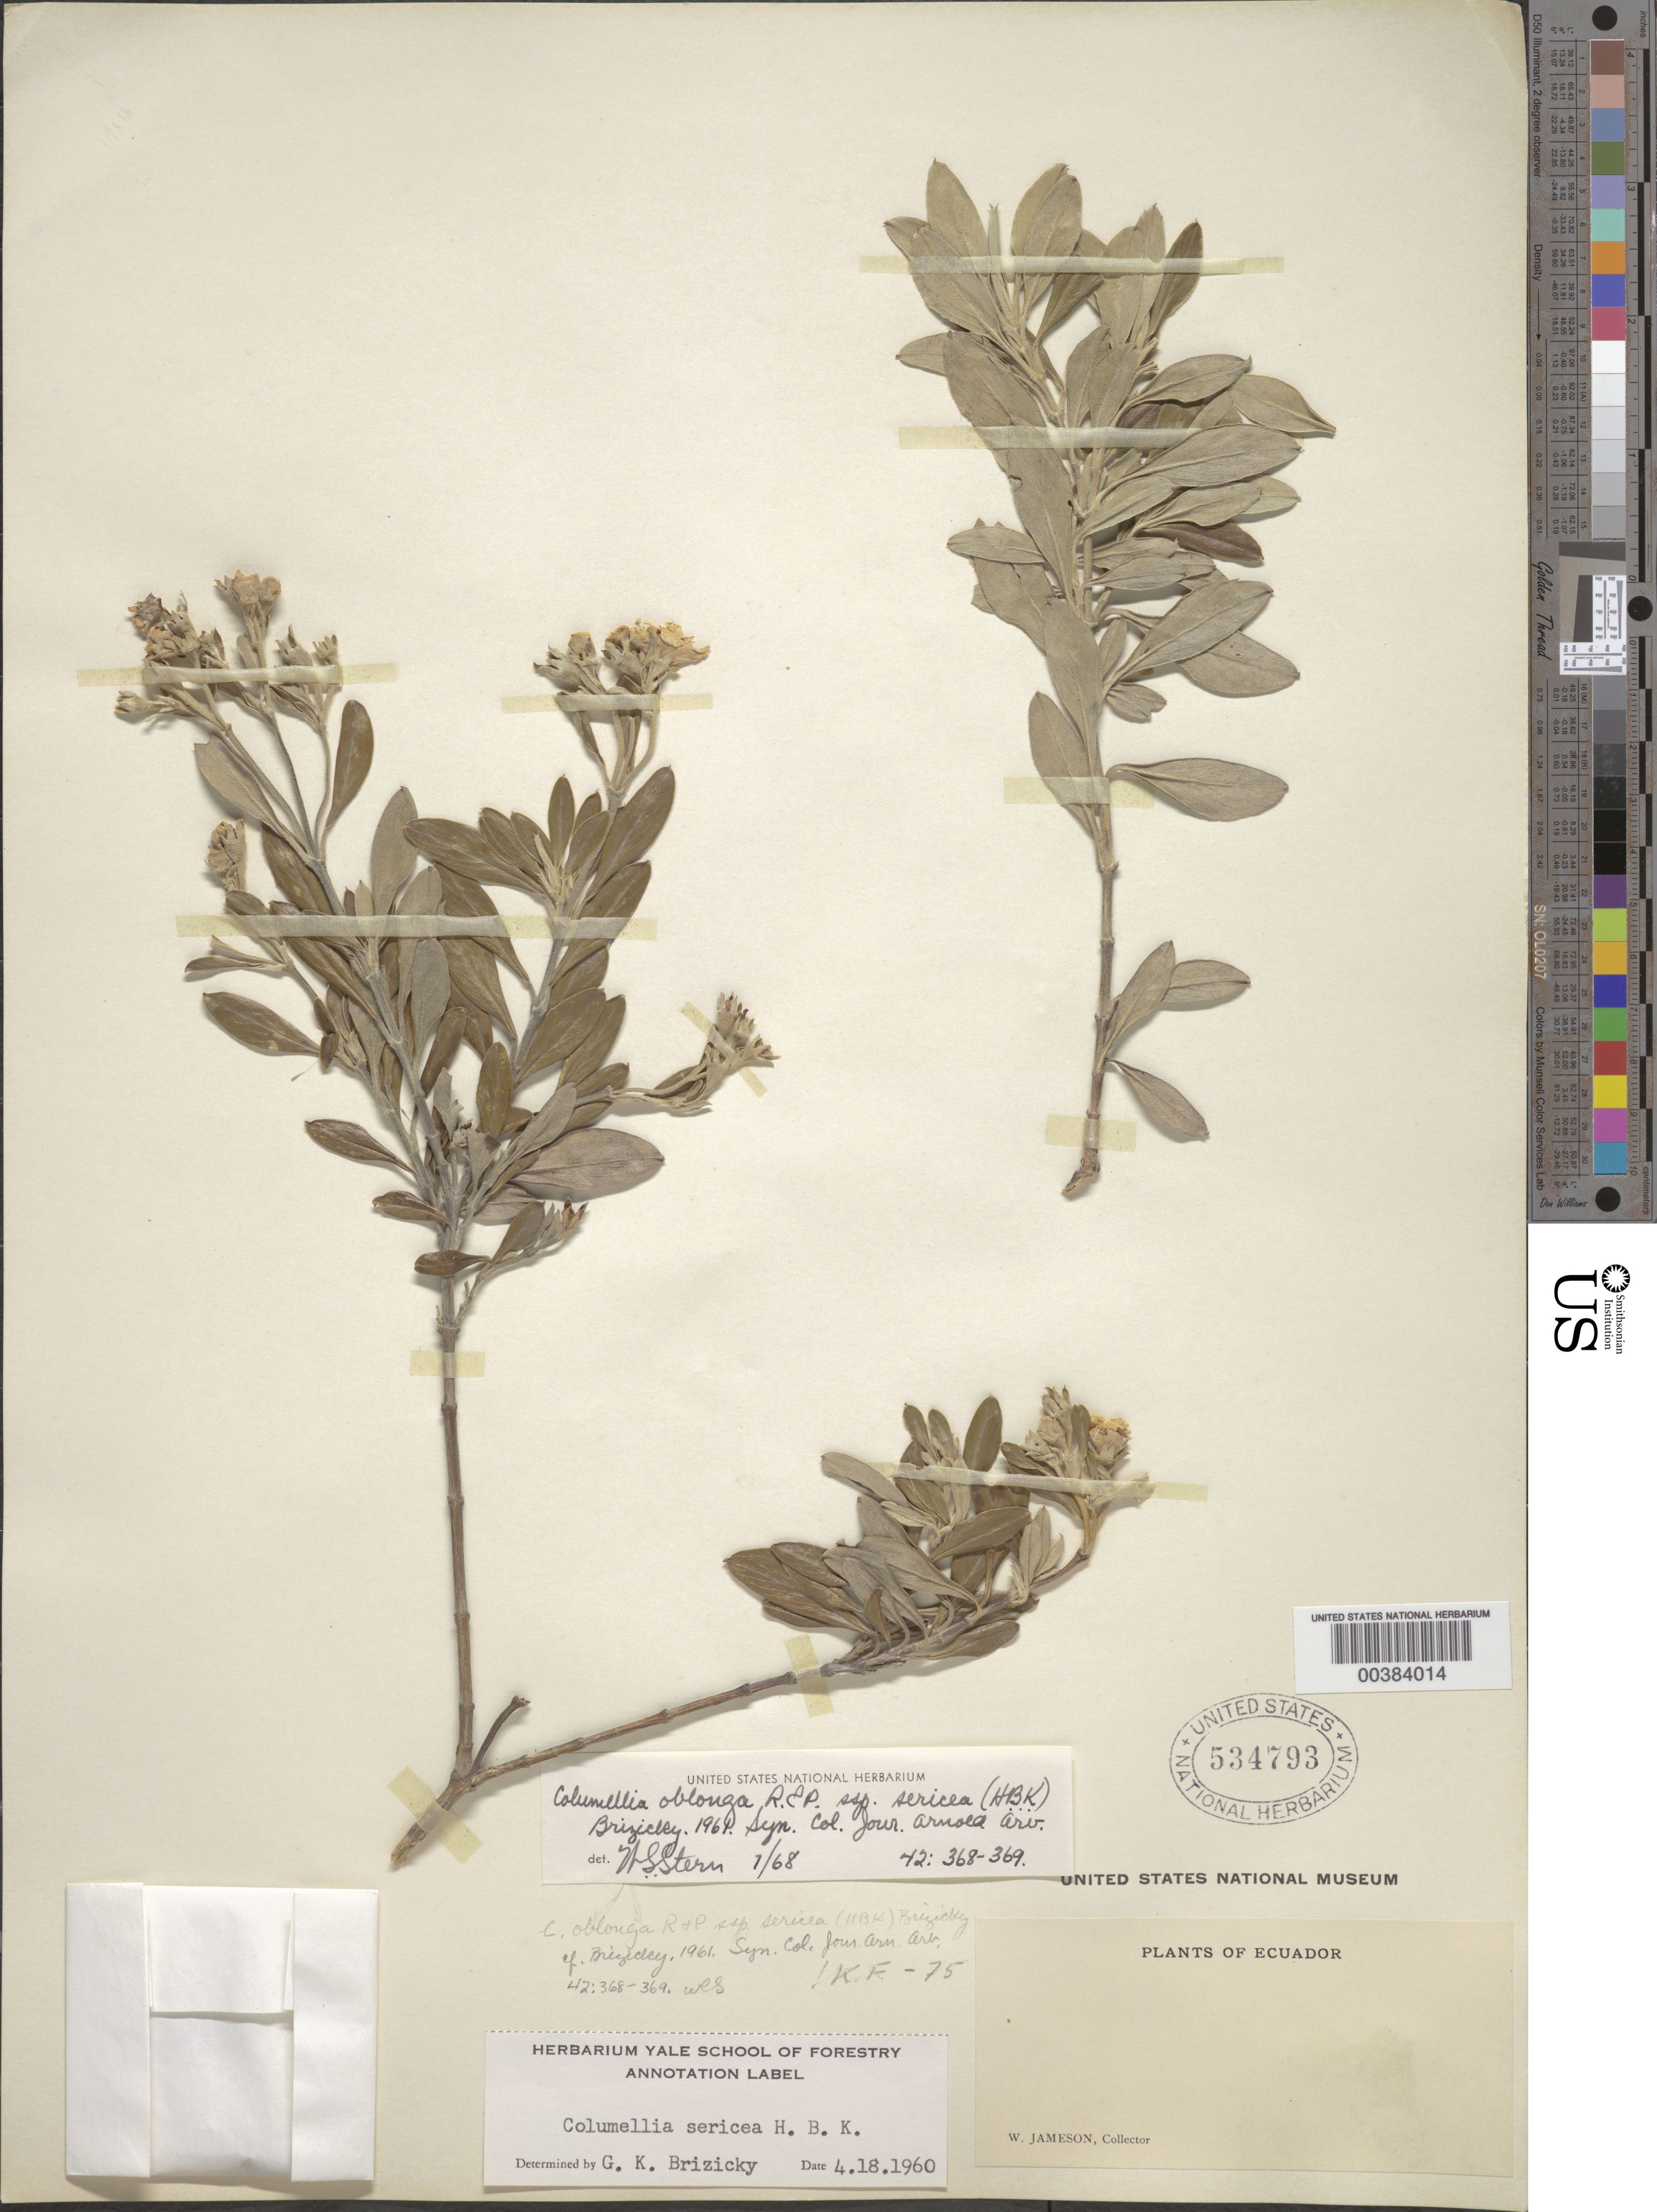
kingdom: Plantae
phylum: Tracheophyta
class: Magnoliopsida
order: Bruniales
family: Columelliaceae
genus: Columellia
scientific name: Columellia oblonga subsp. sericea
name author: (Kunth) Brizicky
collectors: W. Jameson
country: Ecuador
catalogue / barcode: US 534793